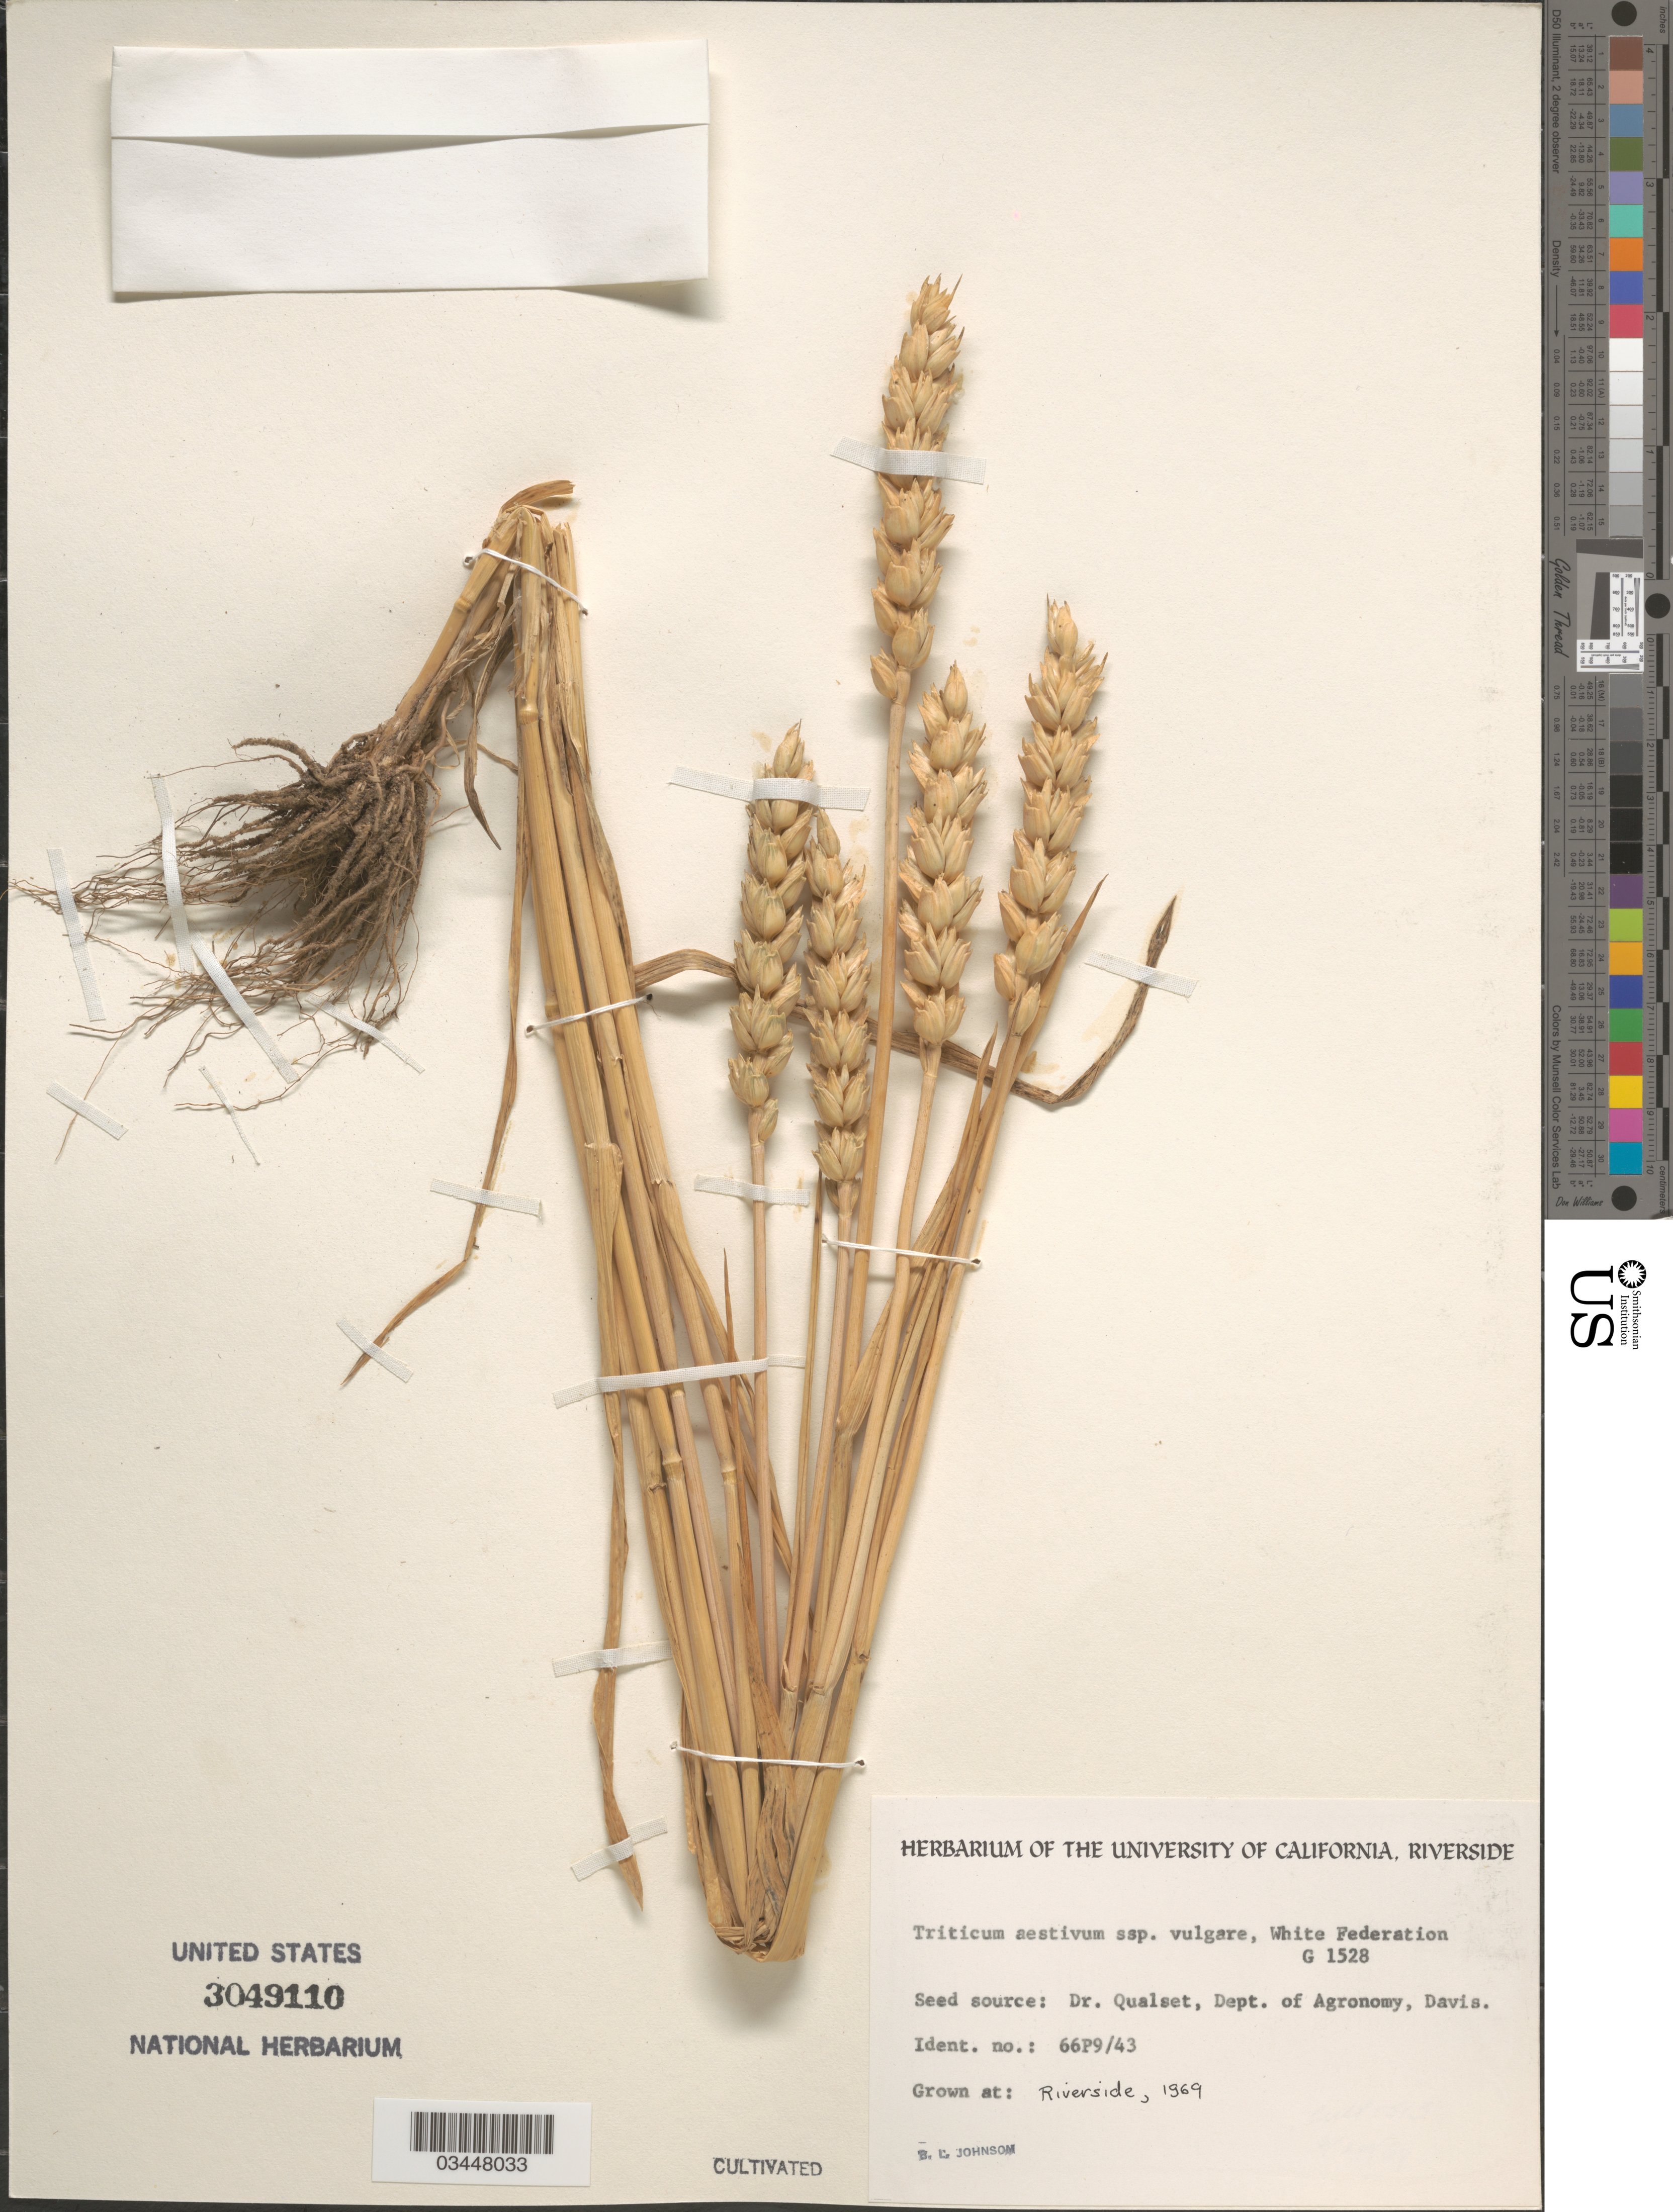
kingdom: Plantae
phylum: Tracheophyta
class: Liliopsida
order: Poales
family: Poaceae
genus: Triticum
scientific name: Triticum aestivum subsp. vulgare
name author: (Vill.) Thell.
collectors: B. Johnson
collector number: G1528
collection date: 1969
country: United States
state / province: California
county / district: Riverside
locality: Riverside.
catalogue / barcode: US 3049110